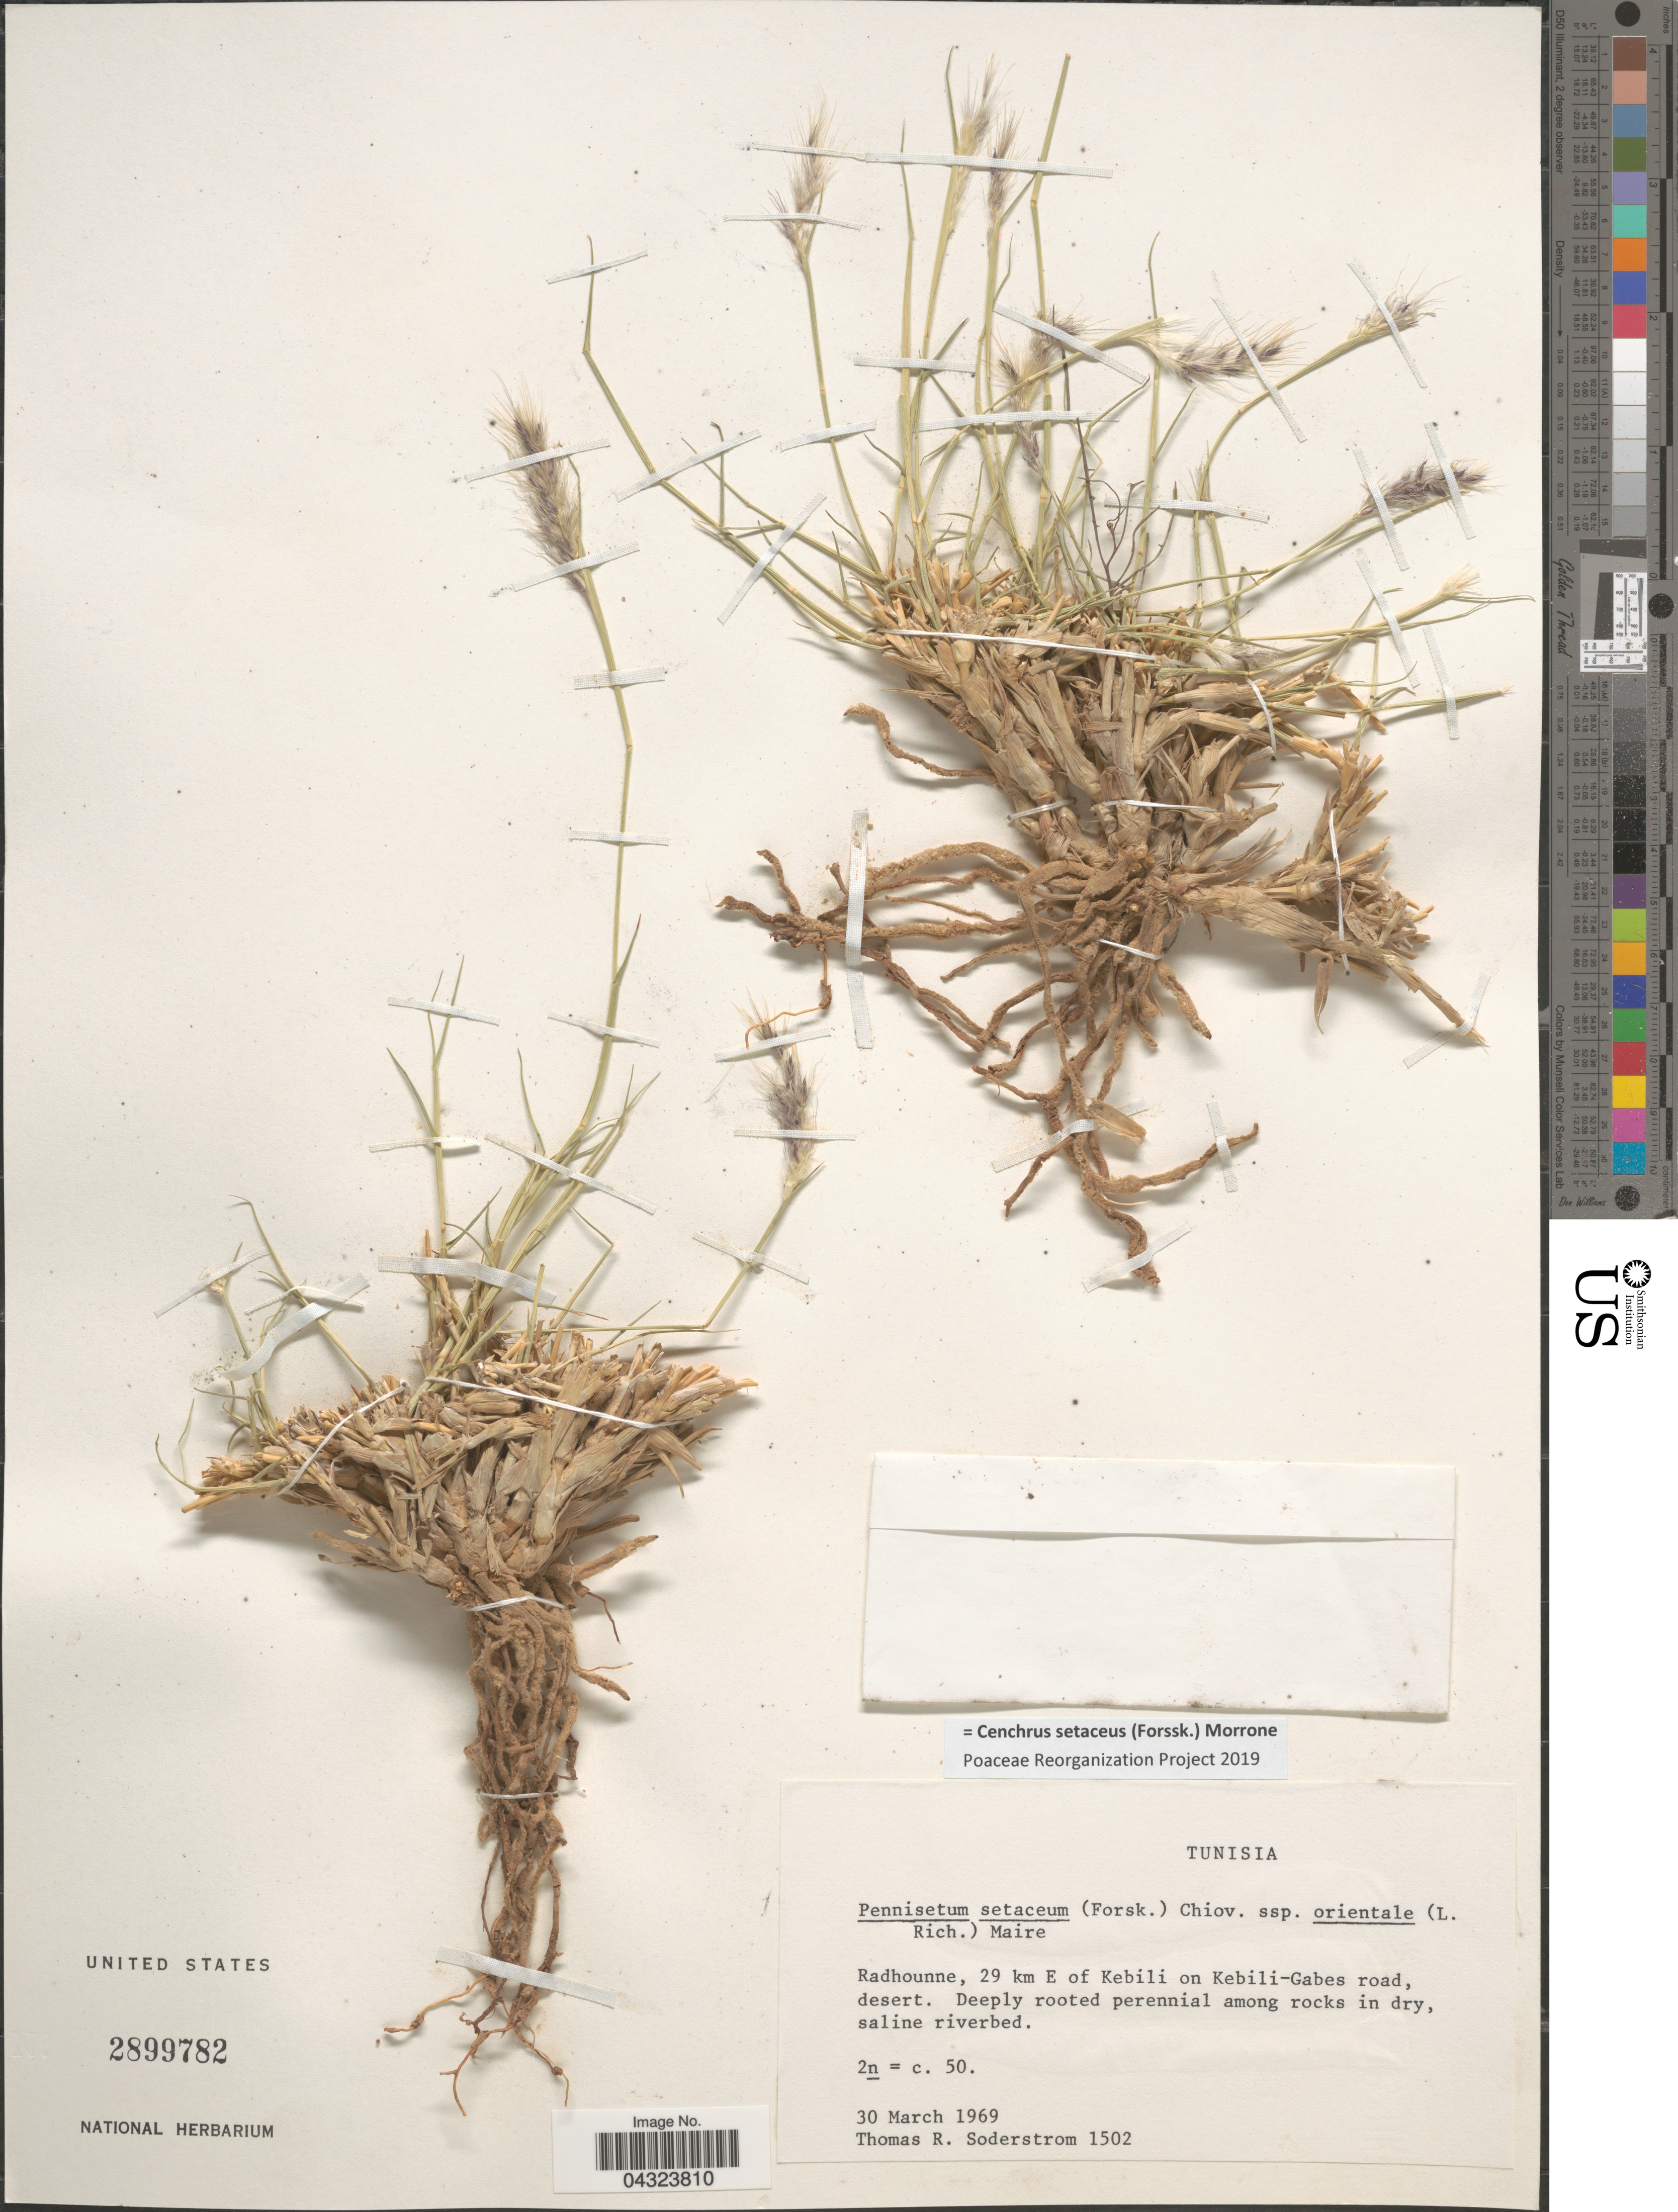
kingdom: Plantae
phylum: Tracheophyta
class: Liliopsida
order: Poales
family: Poaceae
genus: Cenchrus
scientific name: Cenchrus setaceus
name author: (Forssk.) Morrone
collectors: T. R. Soderstrom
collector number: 1502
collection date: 1969-03-30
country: Tunisia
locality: Radhounne, 29 km E of Kebili on Kebili-Gabes road, desert.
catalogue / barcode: US 2899782